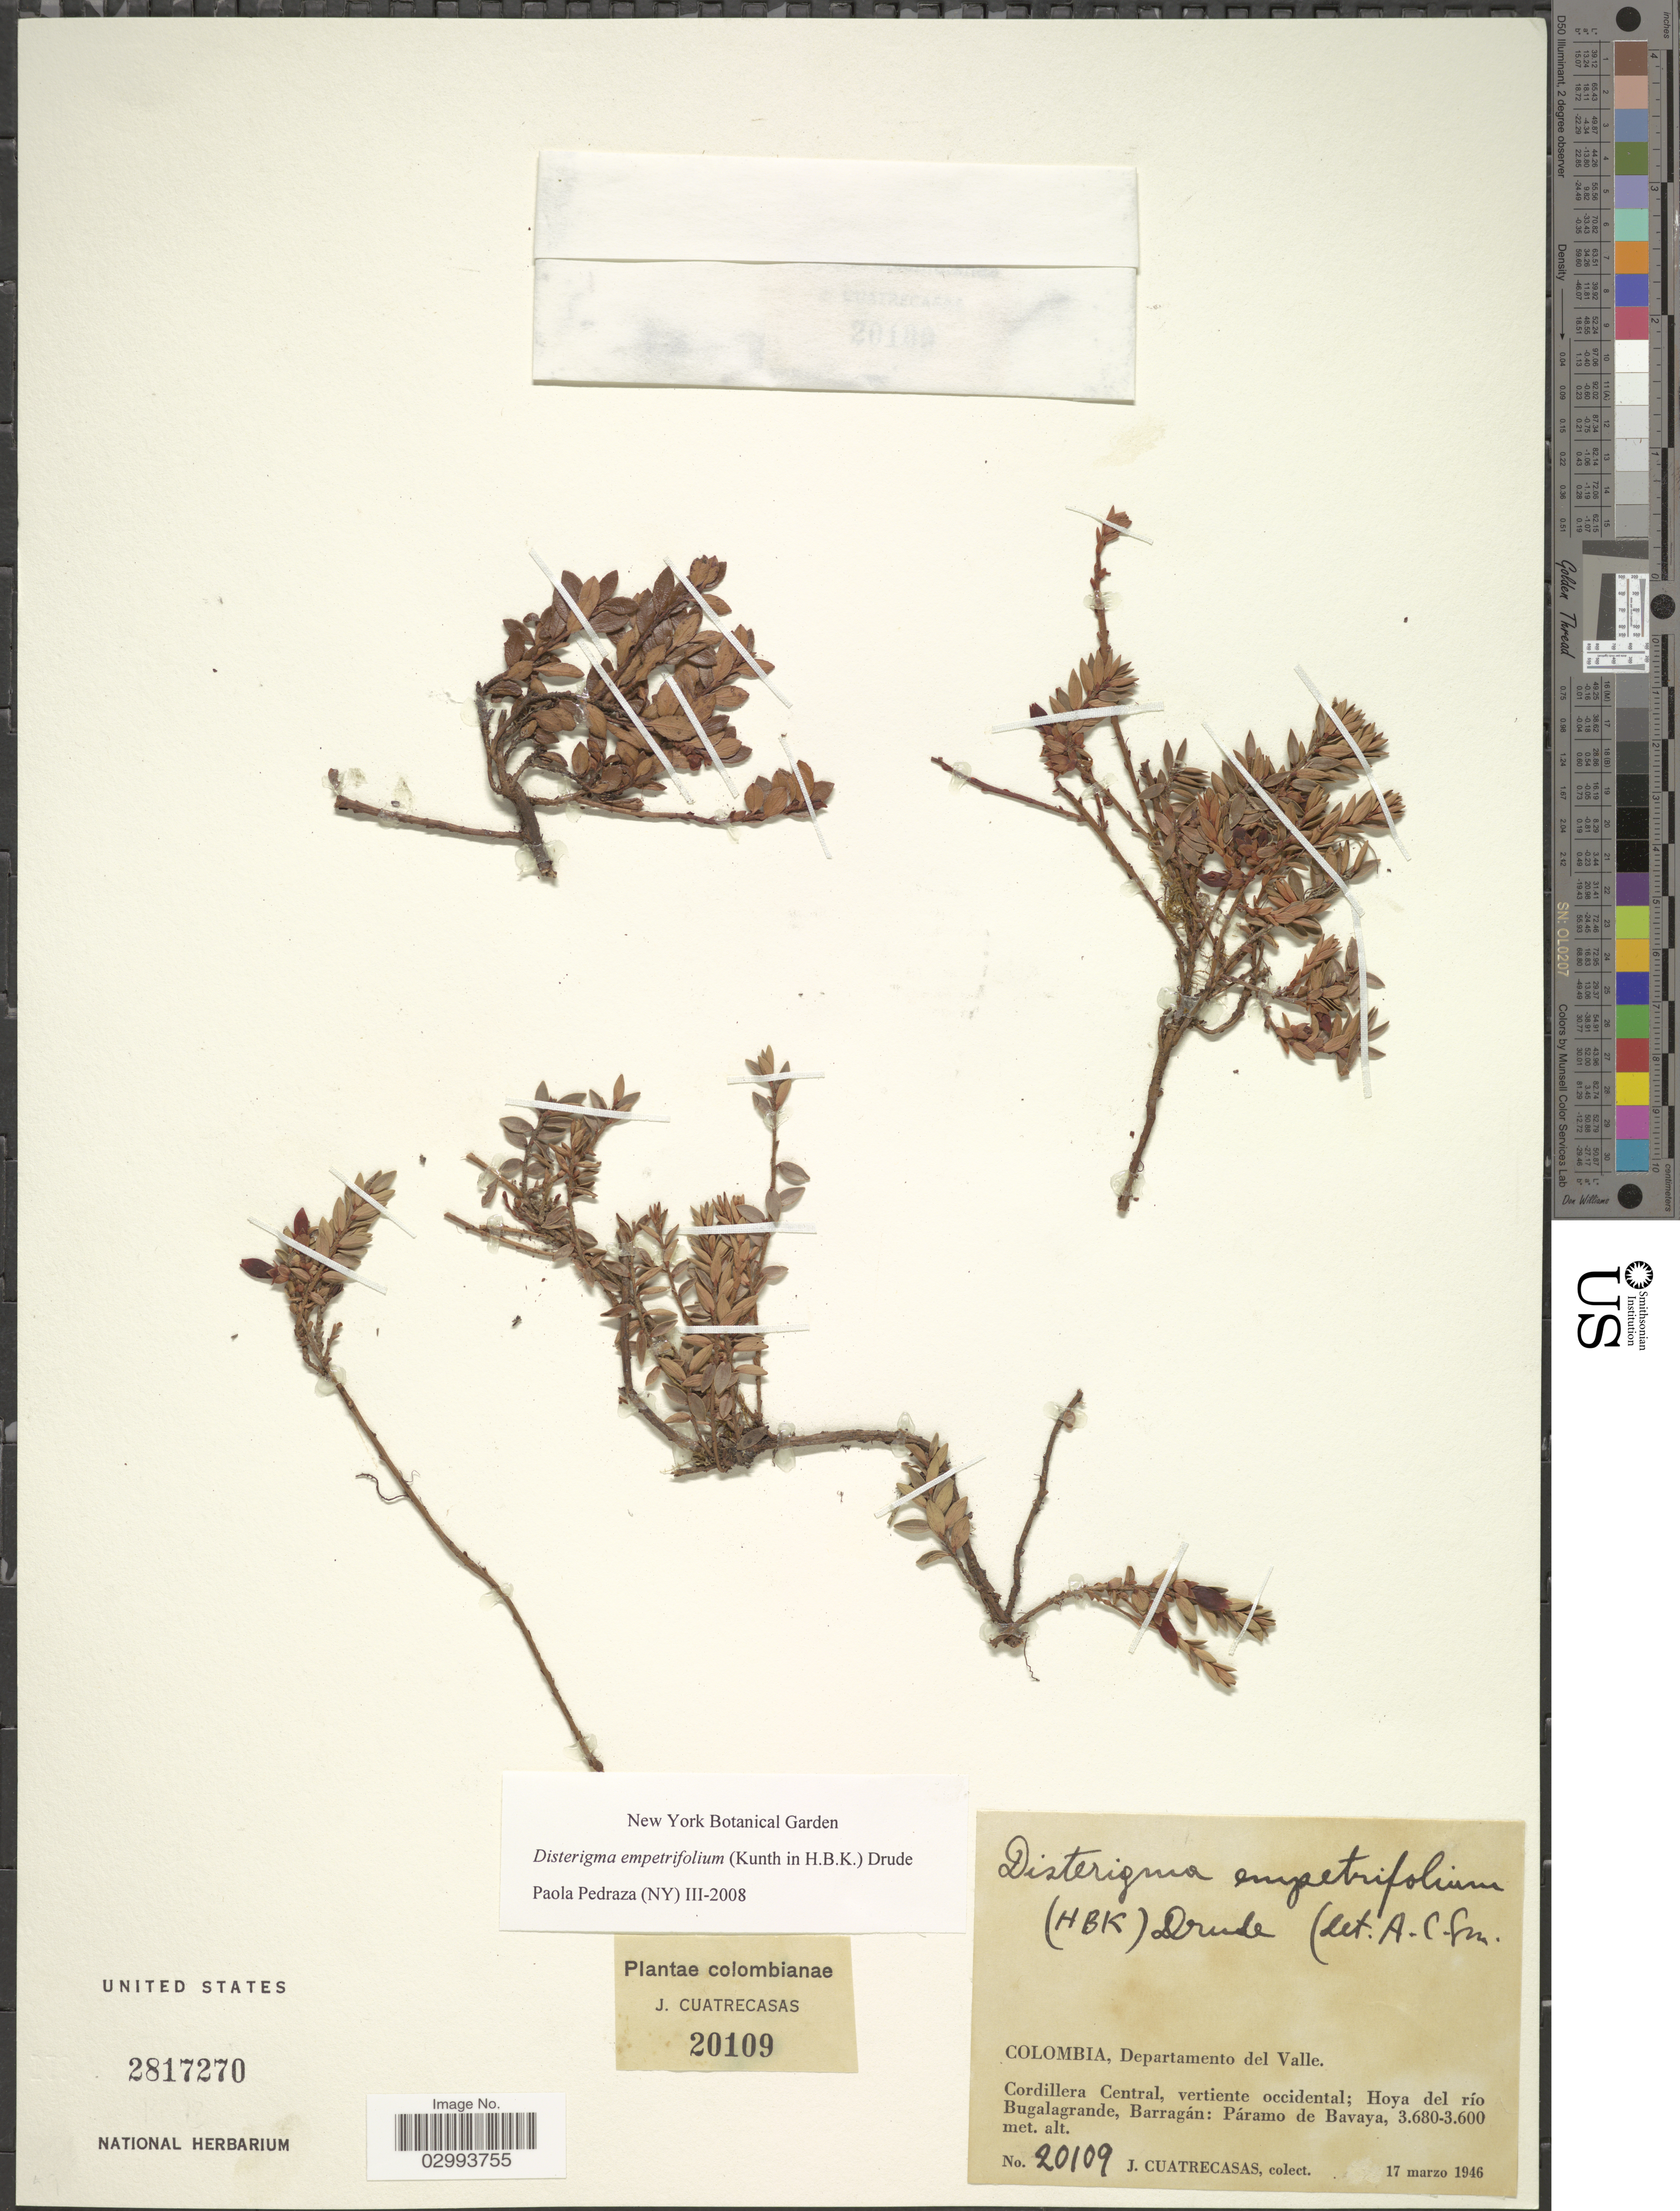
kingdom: Plantae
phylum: Tracheophyta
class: Magnoliopsida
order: Ericales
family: Ericaceae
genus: Disterigma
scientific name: Disterigma empetrifolium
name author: (Kunth) Drude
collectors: J. Cuatrecasas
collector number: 20109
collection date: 1946-03-17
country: Colombia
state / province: Valle del Cauca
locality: Departamento del Valle, Cordillera Central, vertiente occidental; Hoya del río Bugalagrande, Barragán, Páramo de Bavaya.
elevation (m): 3600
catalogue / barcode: US 2817270